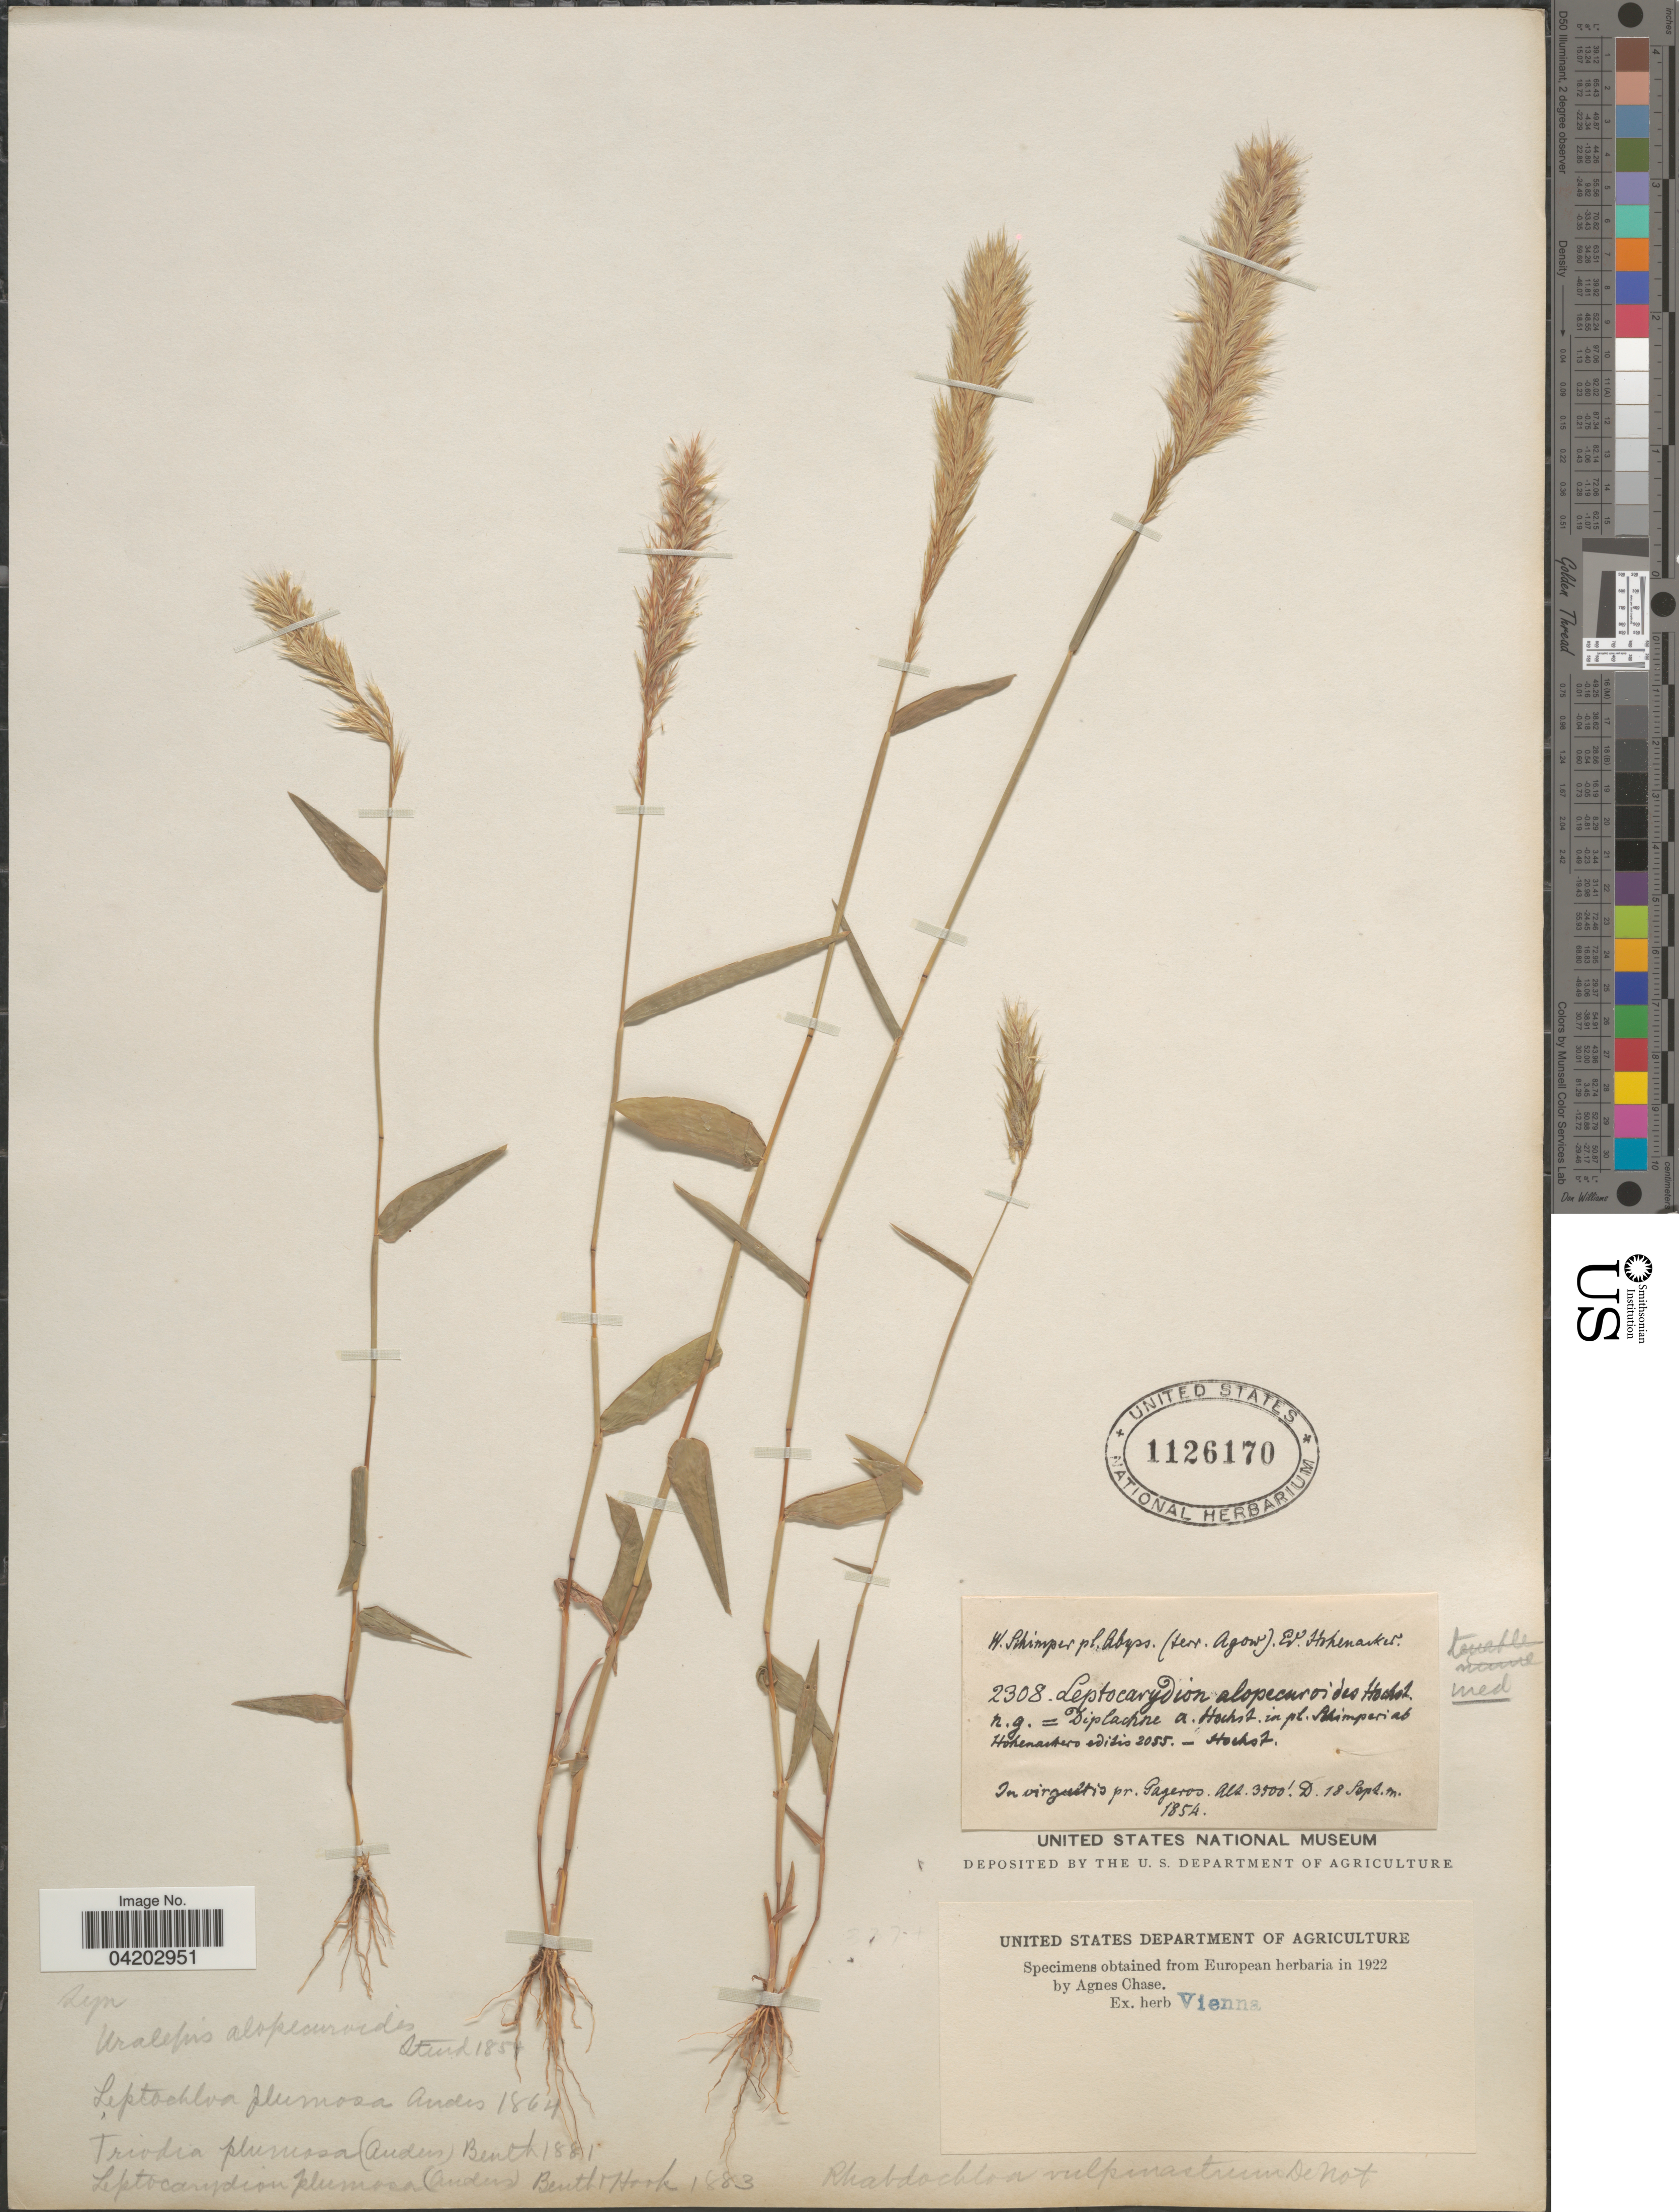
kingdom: Plantae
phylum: Tracheophyta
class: Liliopsida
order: Poales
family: Poaceae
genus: Leptocarydion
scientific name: Leptocarydion vulpiastrum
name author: (De Not.) Stapf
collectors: W. Schimper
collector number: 2308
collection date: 1854-09-18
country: Ethiopia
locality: Abyss. (terr. Agow). In virgultis pr. Pageros.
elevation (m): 1067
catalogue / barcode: US 1126170